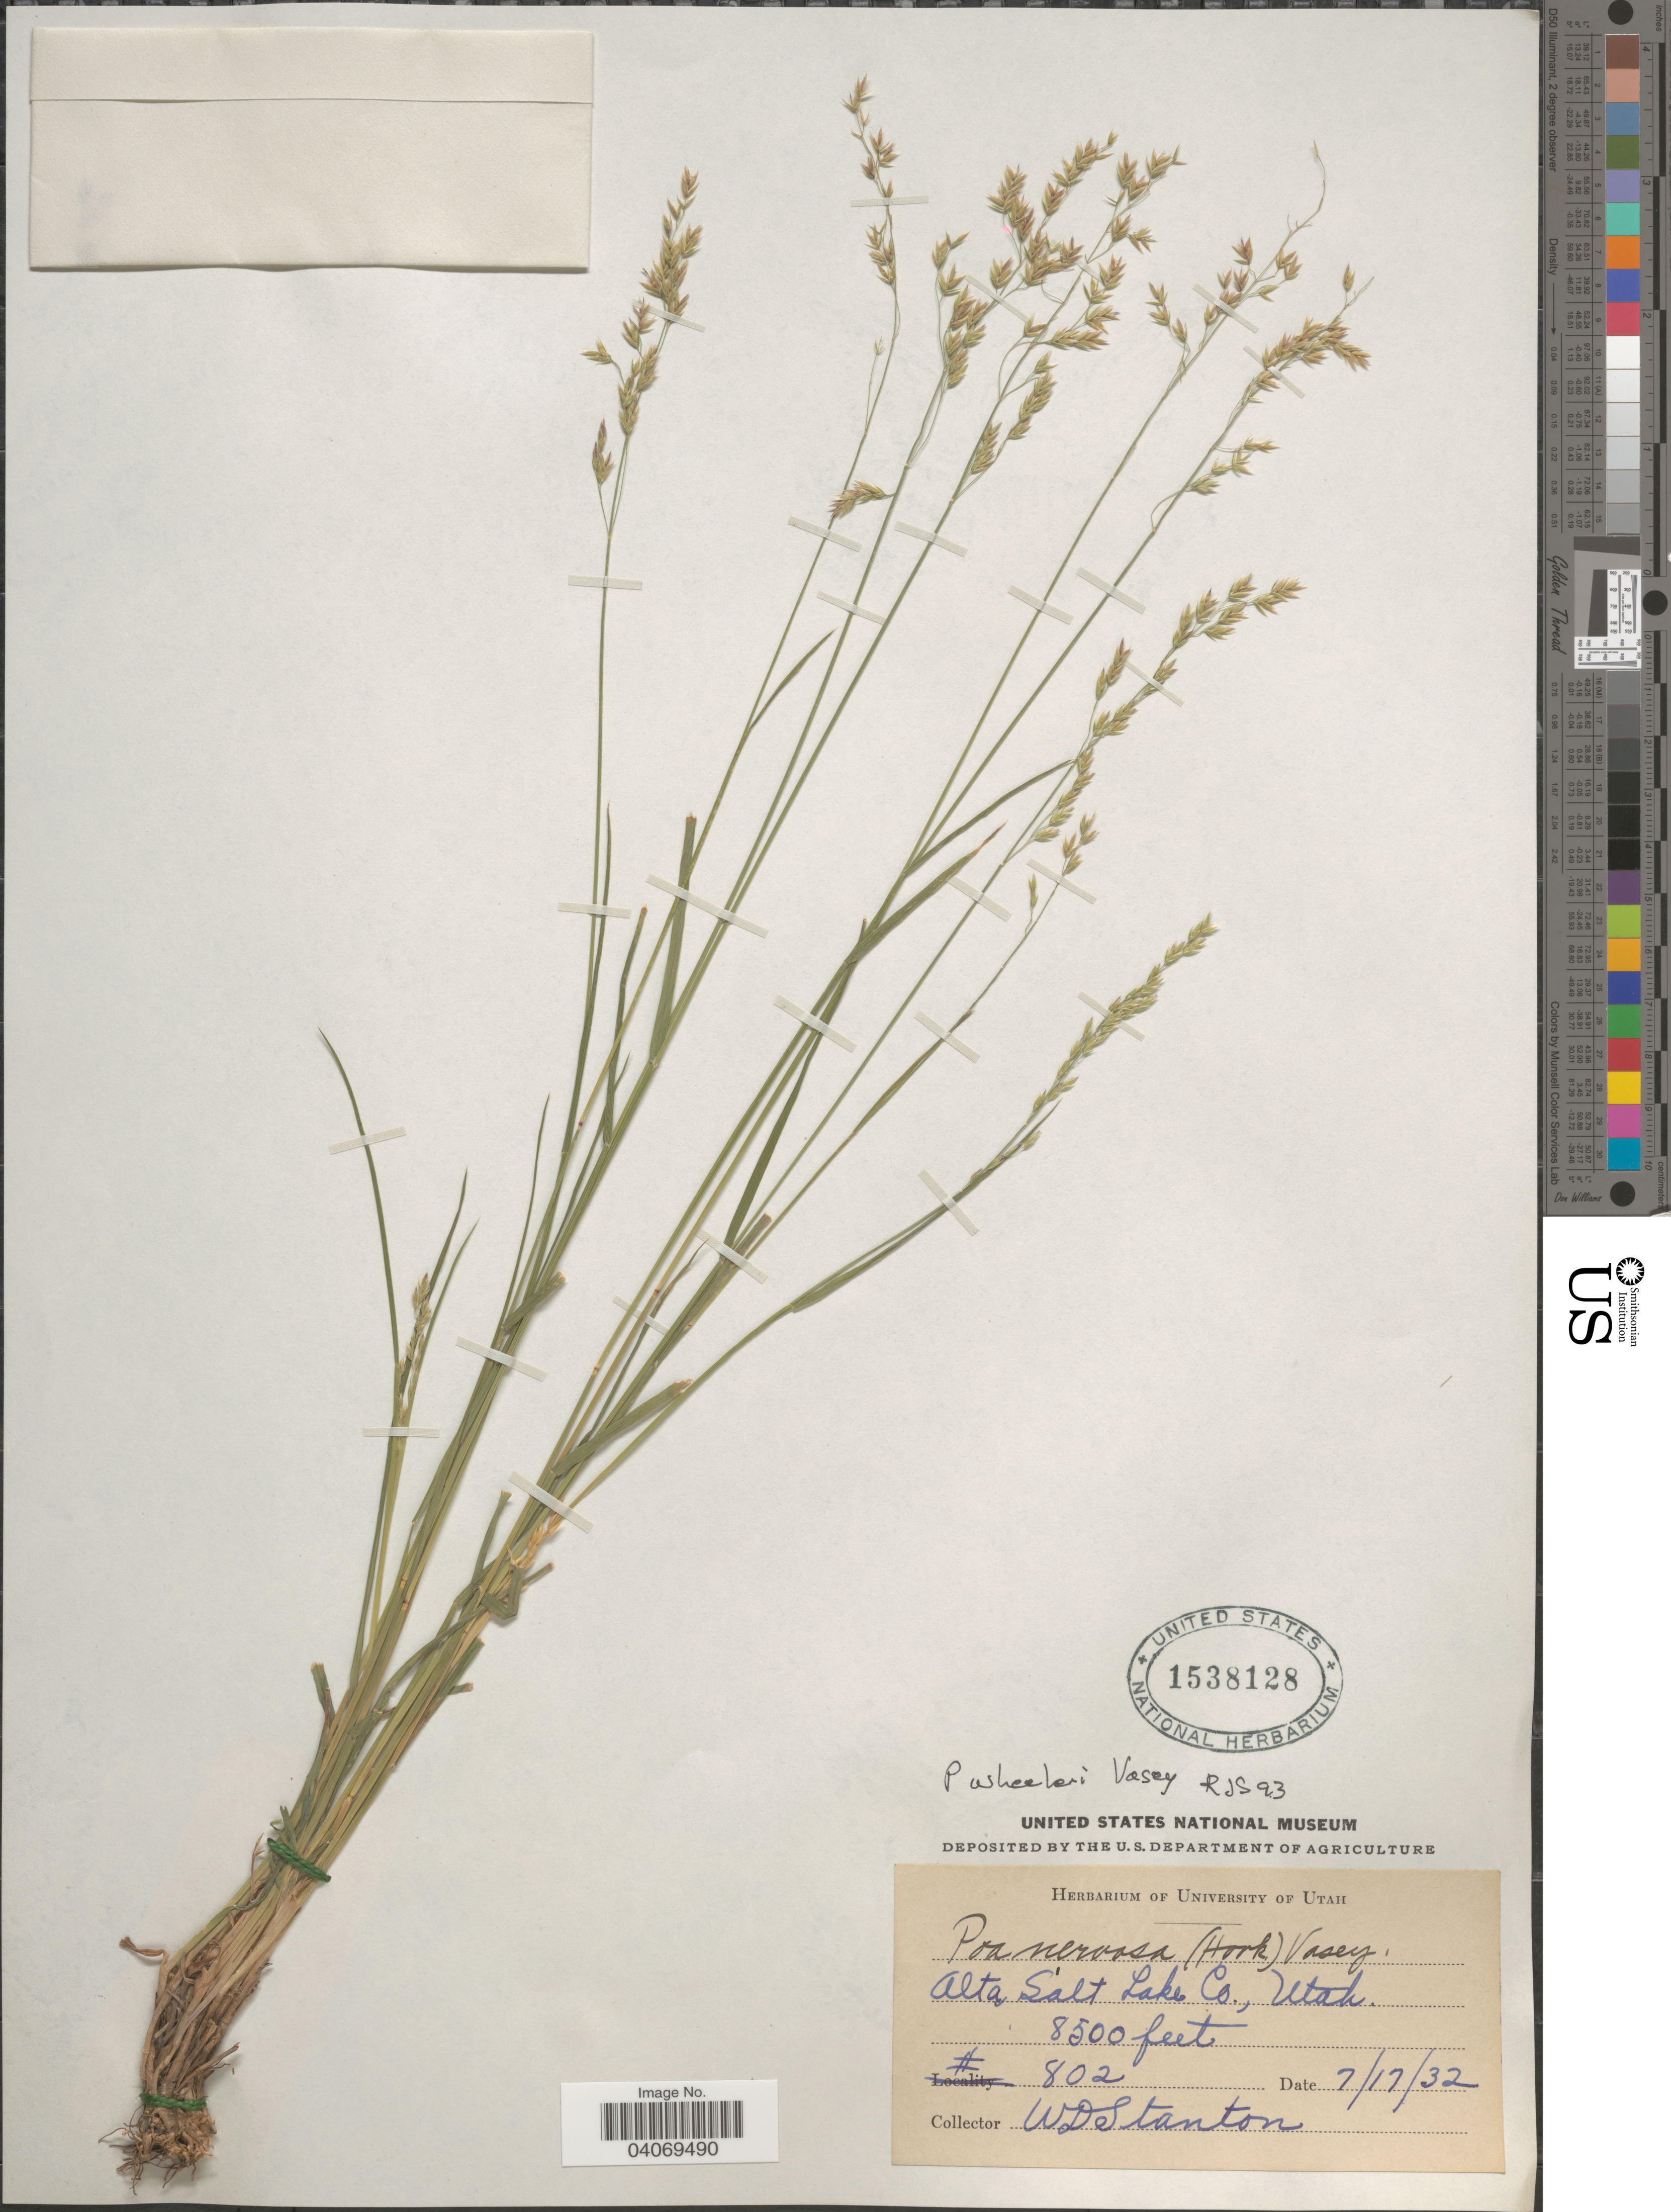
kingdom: Plantae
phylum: Tracheophyta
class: Liliopsida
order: Poales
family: Poaceae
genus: Poa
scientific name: Poa wheeleri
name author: Vasey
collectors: W. Stanton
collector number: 802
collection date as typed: Transcribed d/m/y: 17/7/32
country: United States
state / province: Utah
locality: Alta Salt Lake Co.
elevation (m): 2591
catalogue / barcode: US 1538128